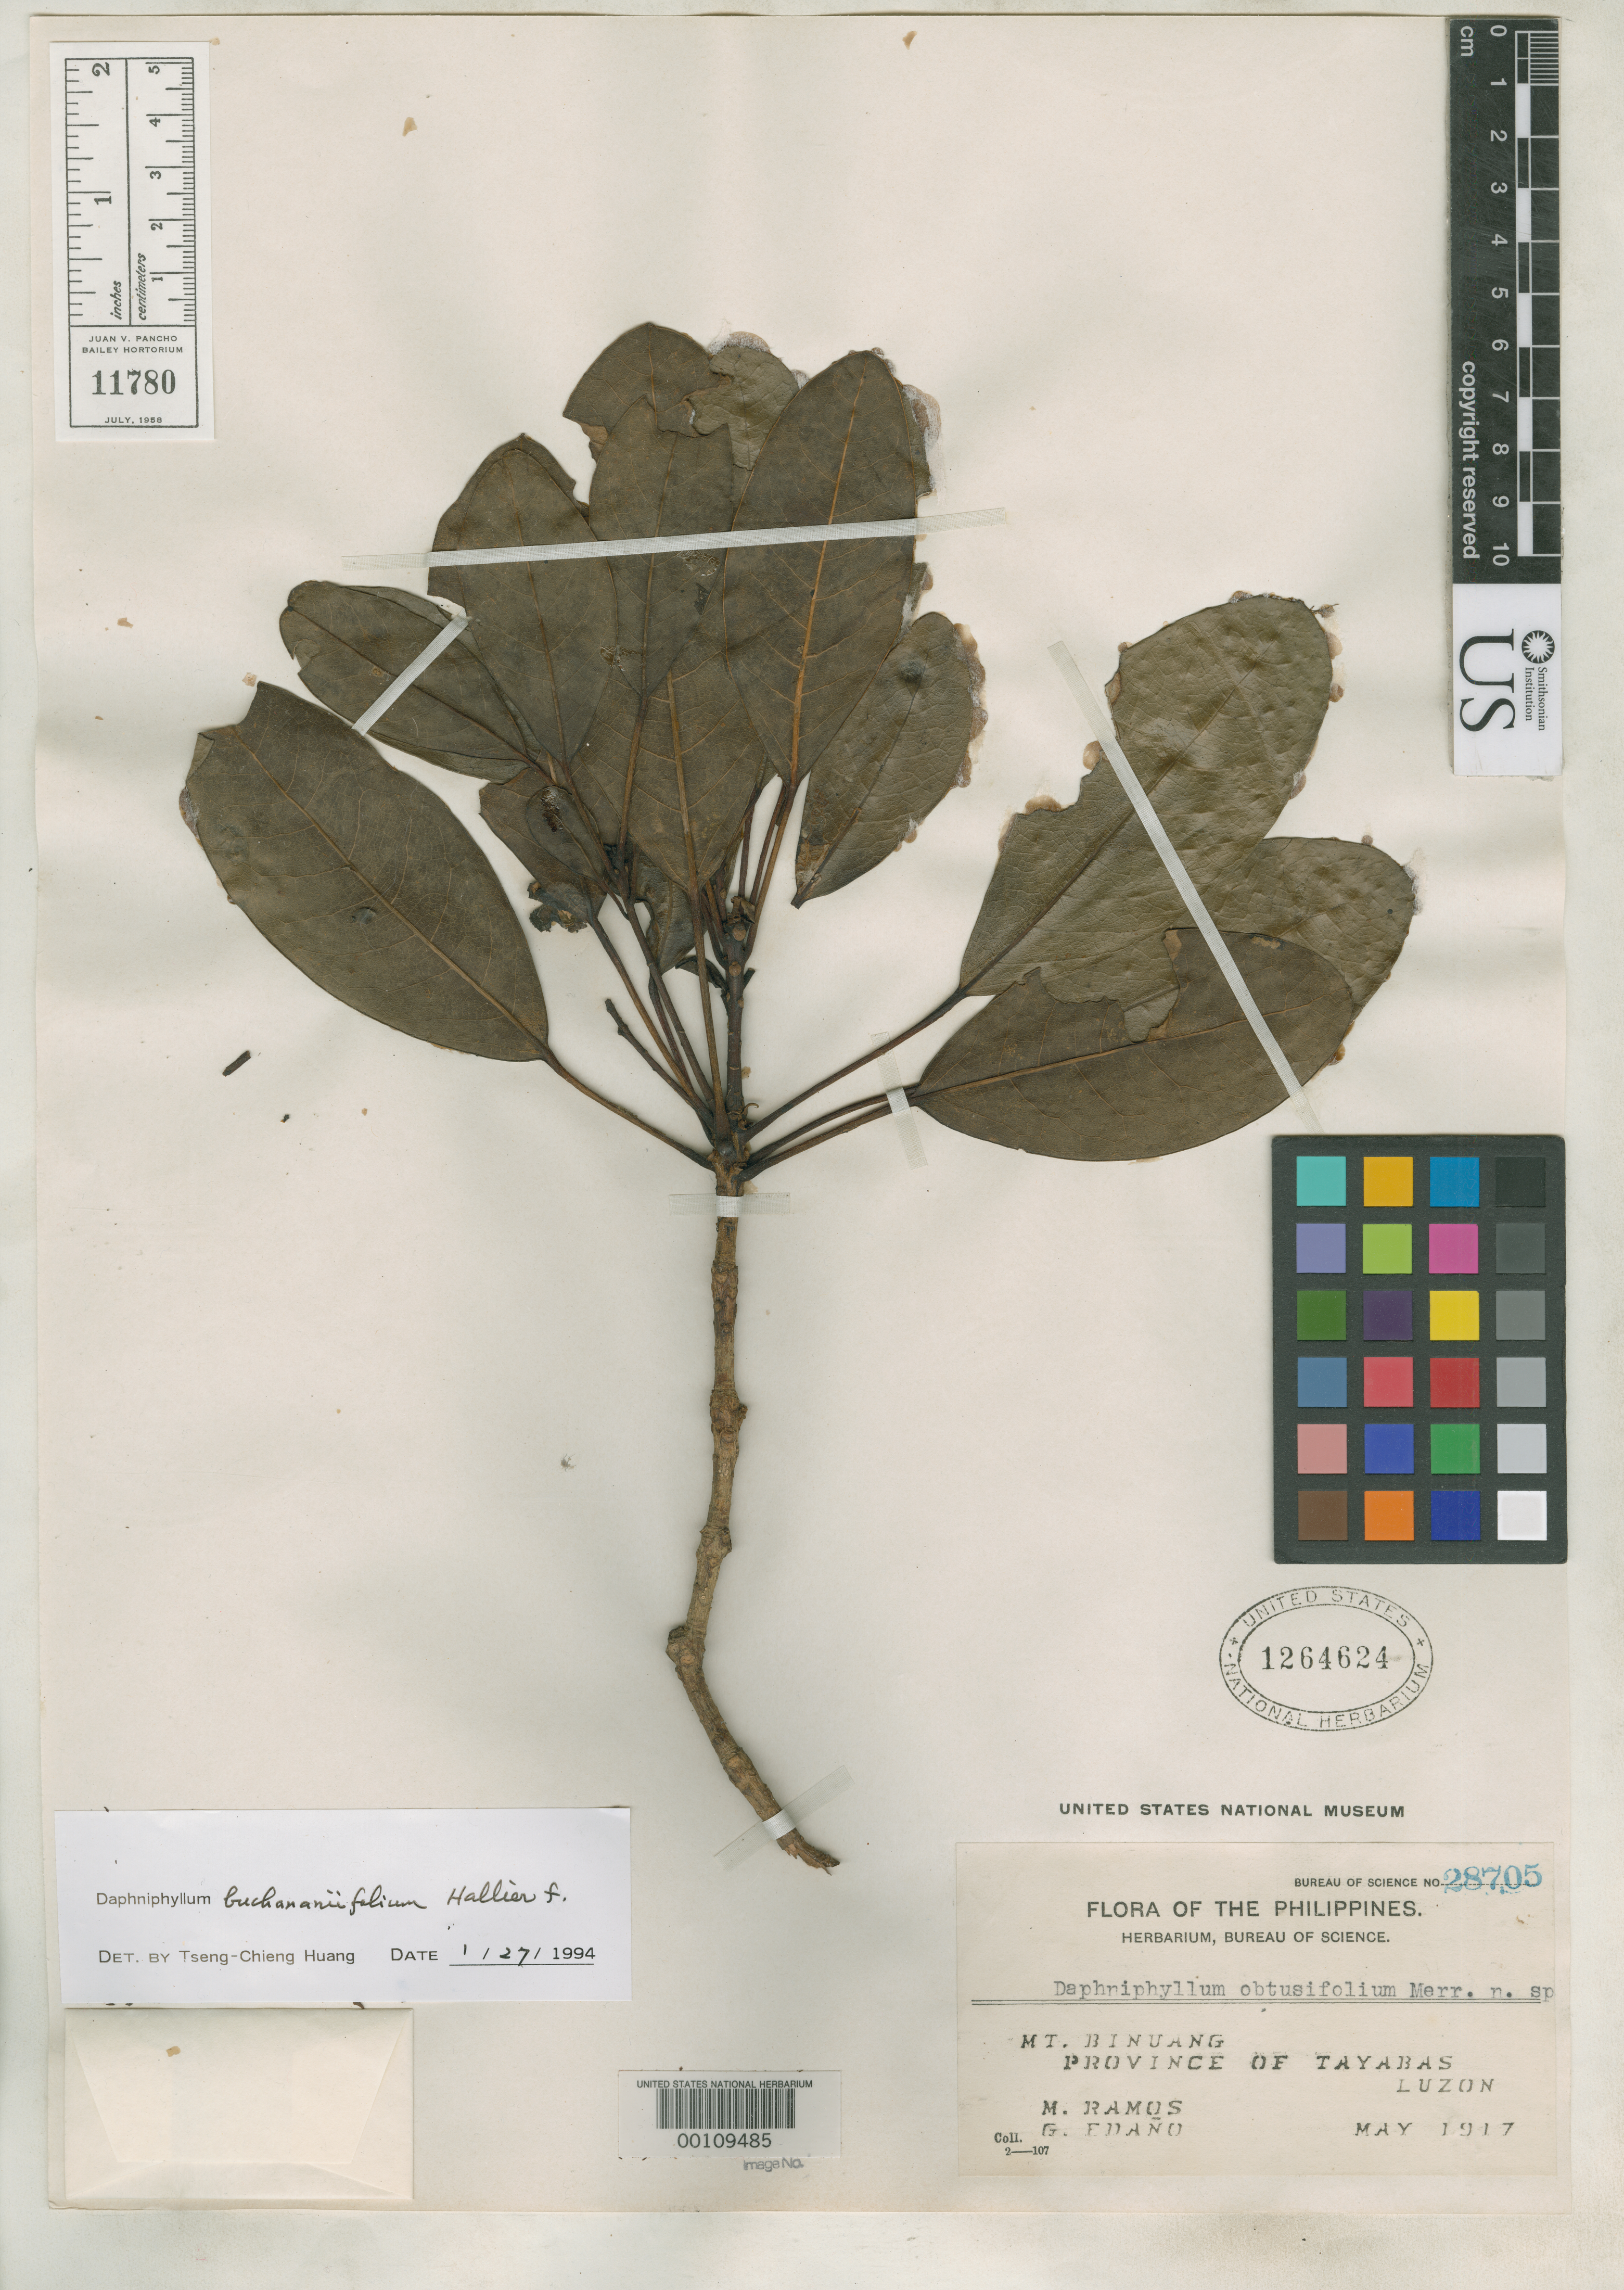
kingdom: Plantae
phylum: Tracheophyta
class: Magnoliopsida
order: Saxifragales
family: Daphniphyllaceae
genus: Daphniphyllum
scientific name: Daphniphyllum obtusifolium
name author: Merr.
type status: Isotype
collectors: M. Ramos & G. E. Edaño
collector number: Bur. Sci. 28705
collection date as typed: May 1917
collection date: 1917-05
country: Philippines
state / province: Calabarzon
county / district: Quezon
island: Luzon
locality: Mt. Binuang.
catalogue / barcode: US 1264624